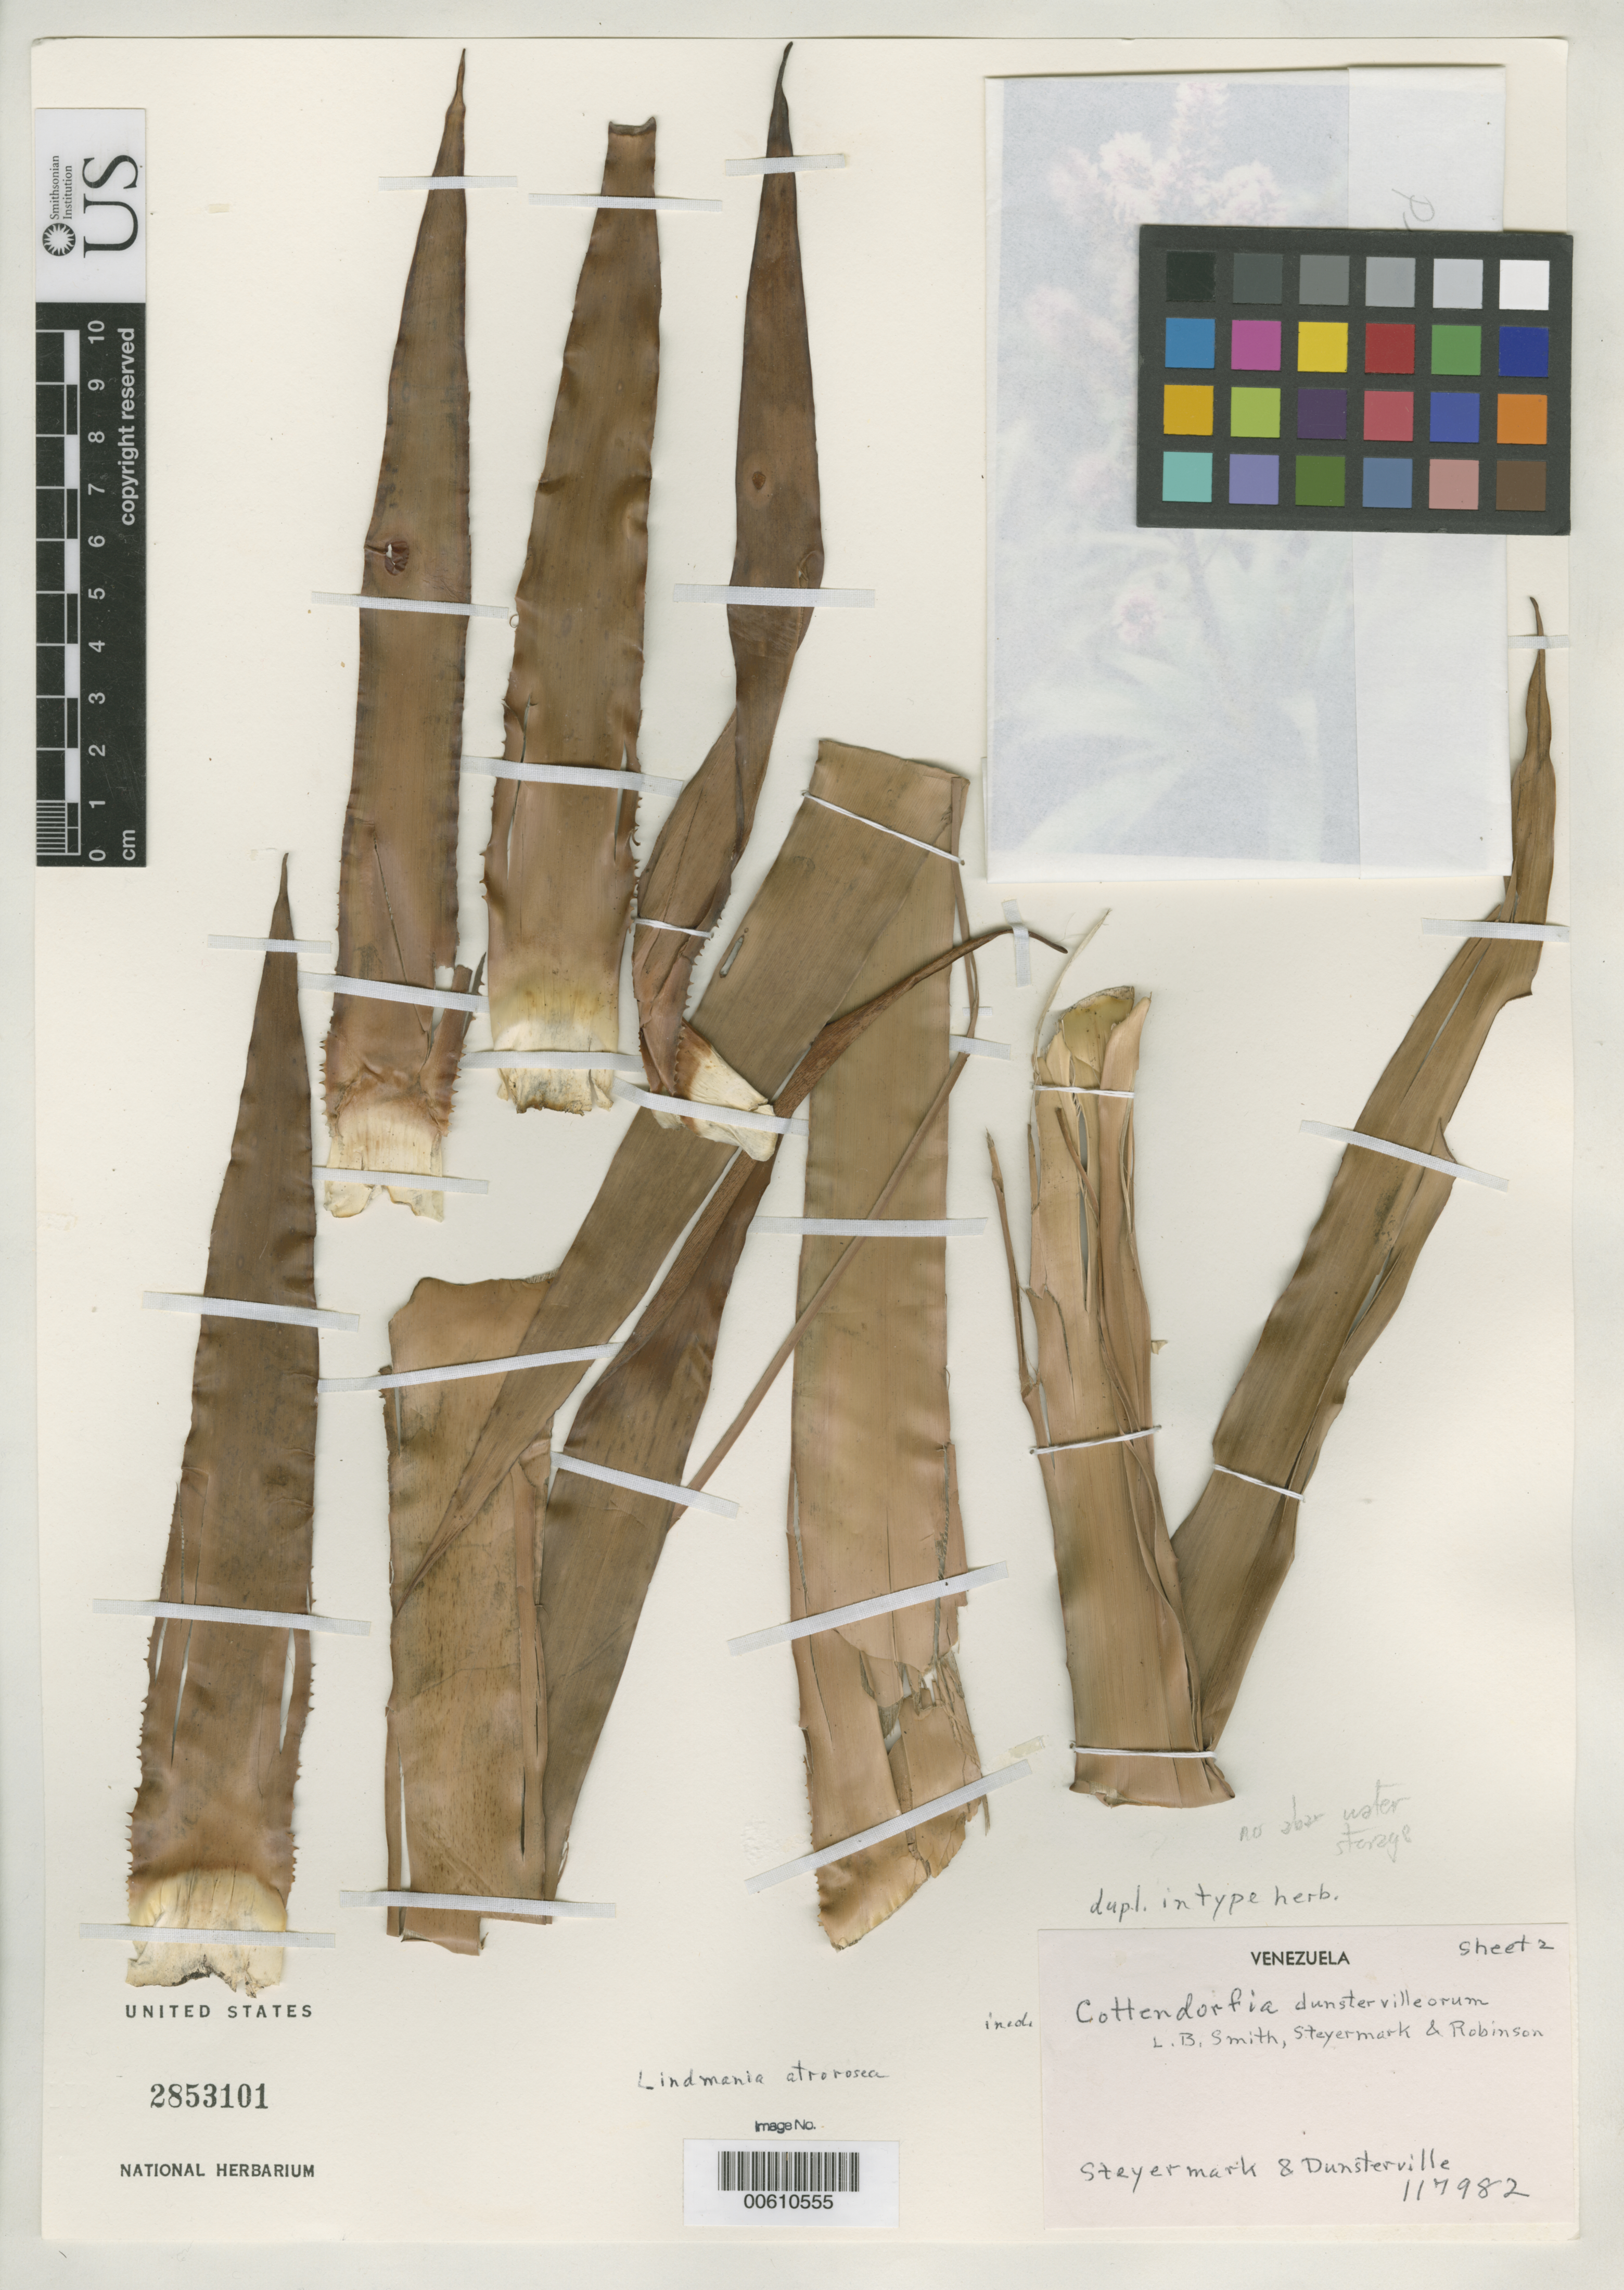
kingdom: Plantae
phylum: Tracheophyta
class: Liliopsida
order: Poales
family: Bromeliaceae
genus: Cottendorfia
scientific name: Cottendorfia atrorosea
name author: L.B. Sm.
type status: Holotype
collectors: J. Steyermark & G. C. K. Dunsterville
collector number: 117982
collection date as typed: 09 Apr 1979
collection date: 1979-04-09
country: Venezuela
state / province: Bolivar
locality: Cumbre Deauyan Tepui; sector nor Oriental; N of La Mision de Camarata.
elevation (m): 1650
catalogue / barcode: US 2853101